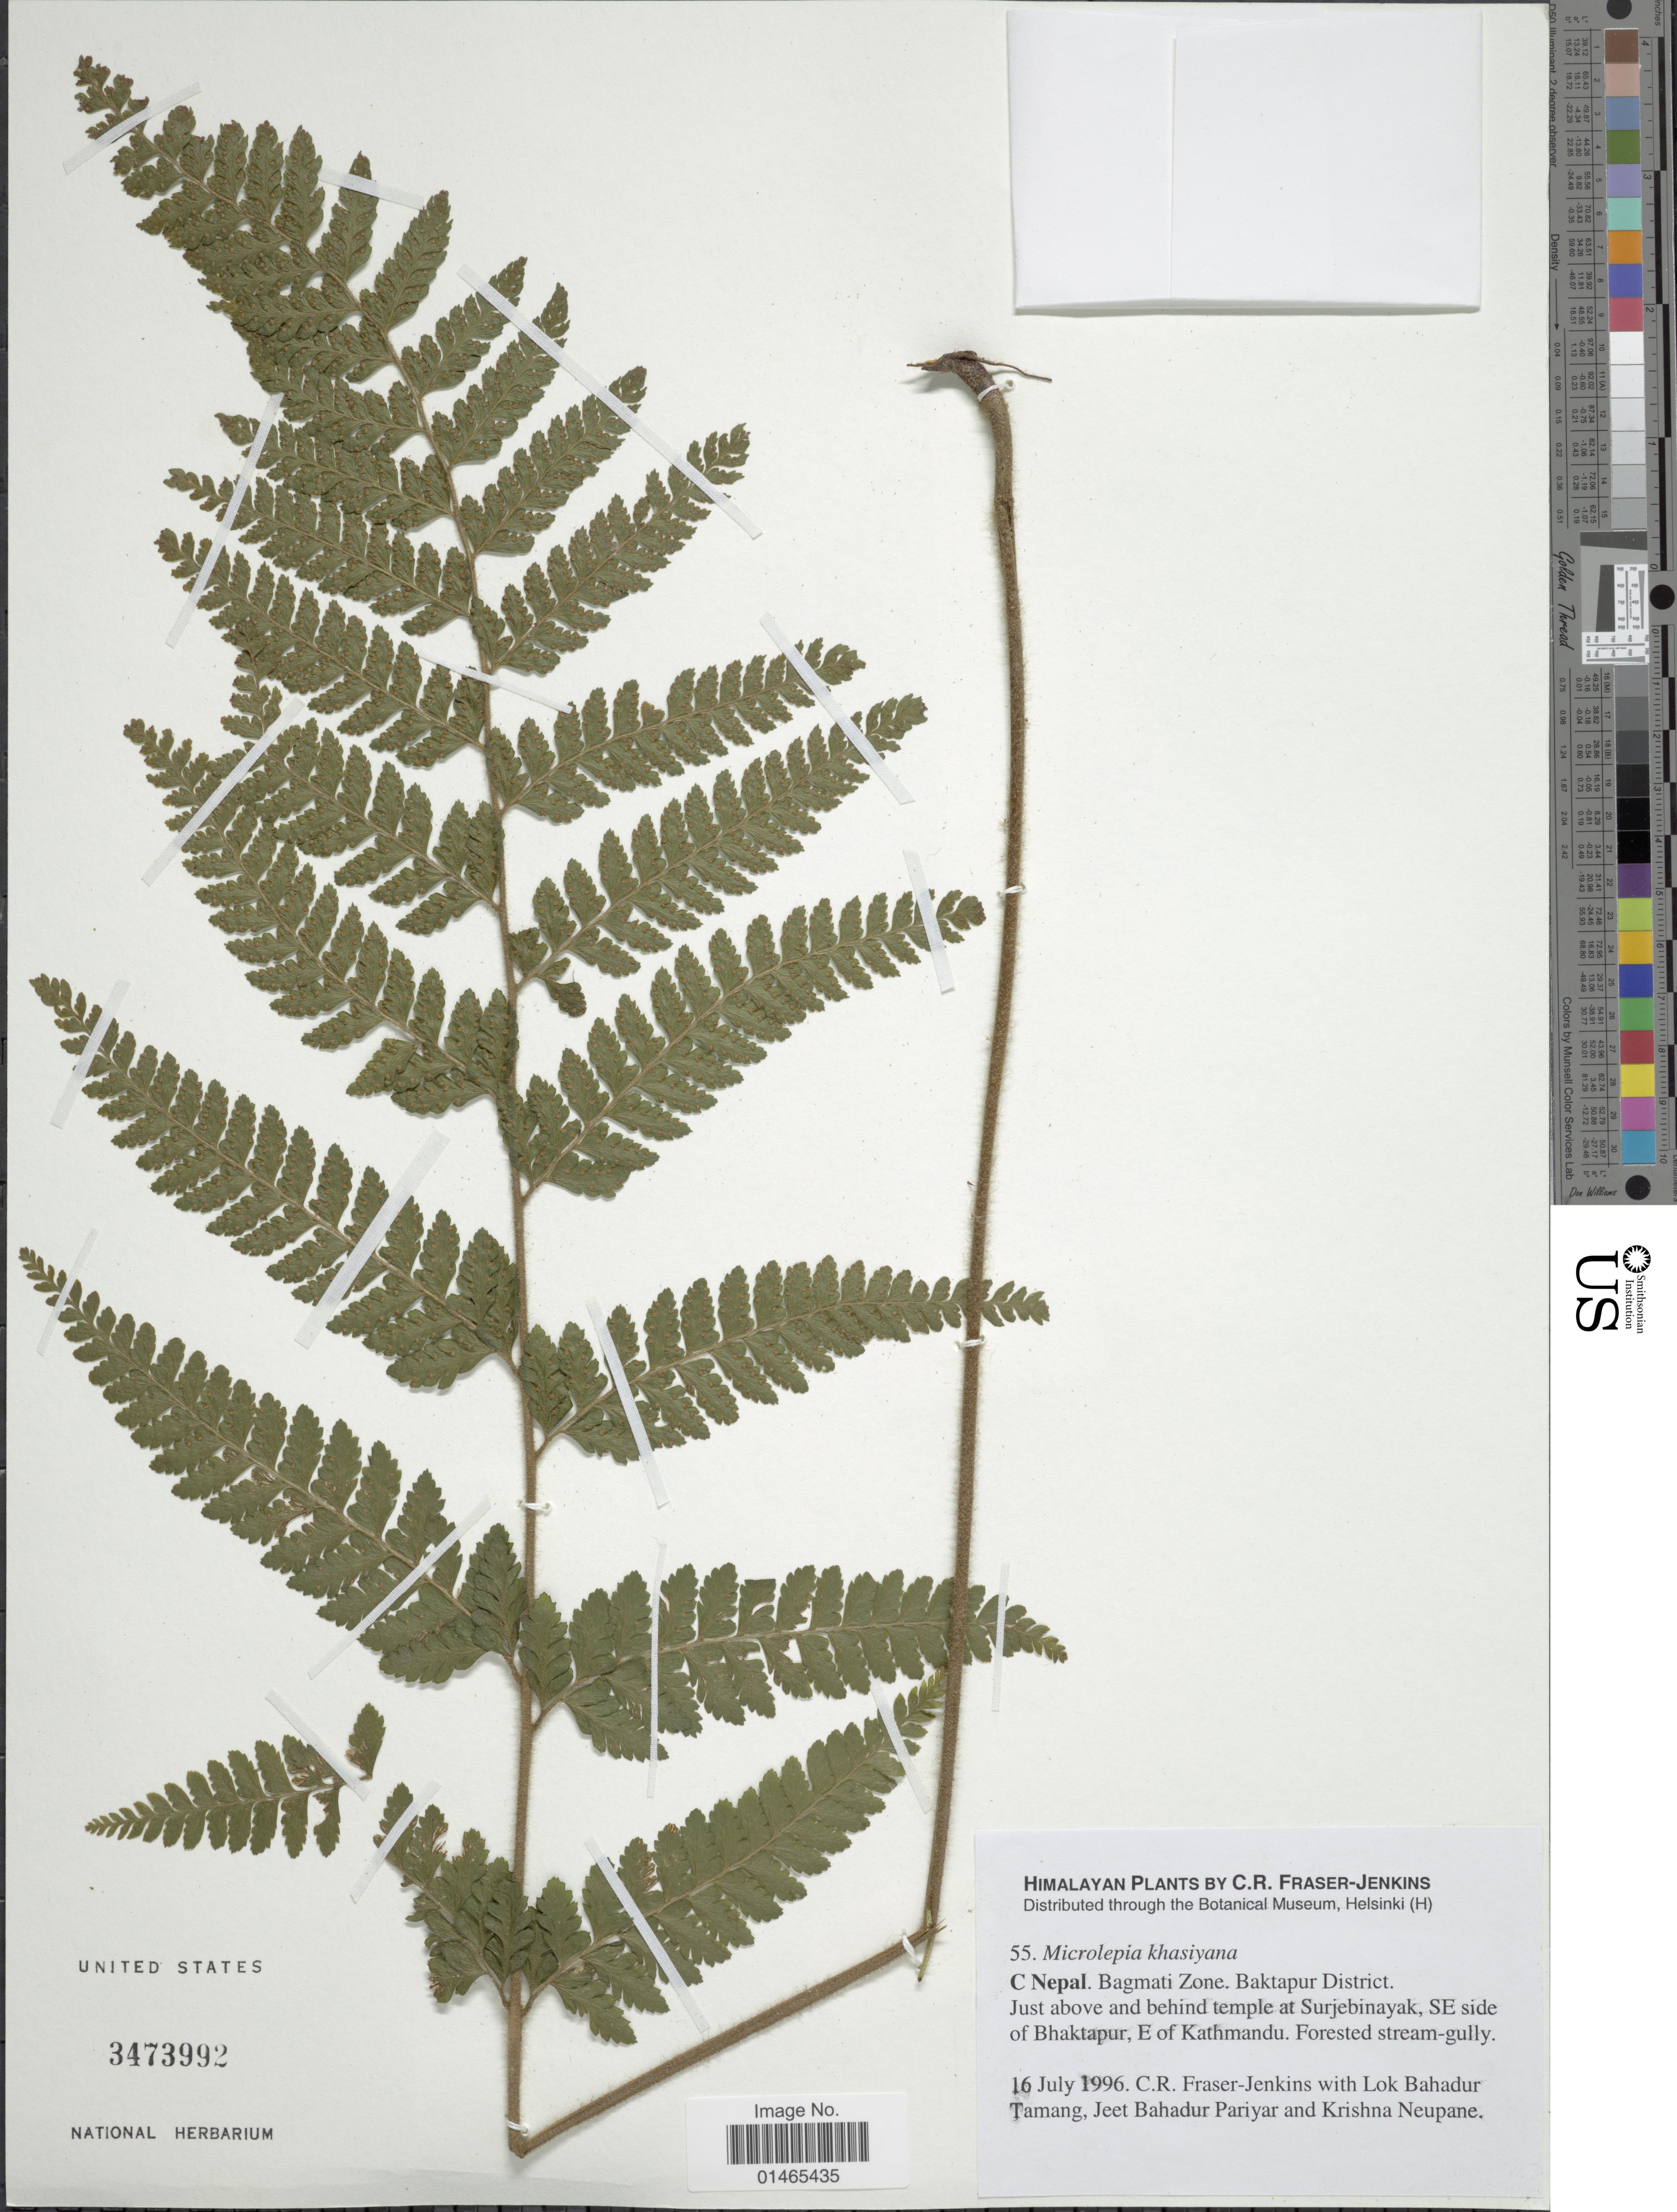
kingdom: Plantae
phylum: Tracheophyta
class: Polypodiopsida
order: Polypodiales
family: Dennstaedtiaceae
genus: Microlepia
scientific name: Microlepia khaysiana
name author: (Hook.) C. Presl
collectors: C. R. Fraser-Jenkins, L. Tamang, J. Pariyar & K. Neupane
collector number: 55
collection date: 1996-07-16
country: Nepal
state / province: Bagmati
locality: Bagmati Zone, Baktapur District, Just above and behind temple at Surjebinayak, SE side of Bhaktapur, E of Kathmandu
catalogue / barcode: US 3473992